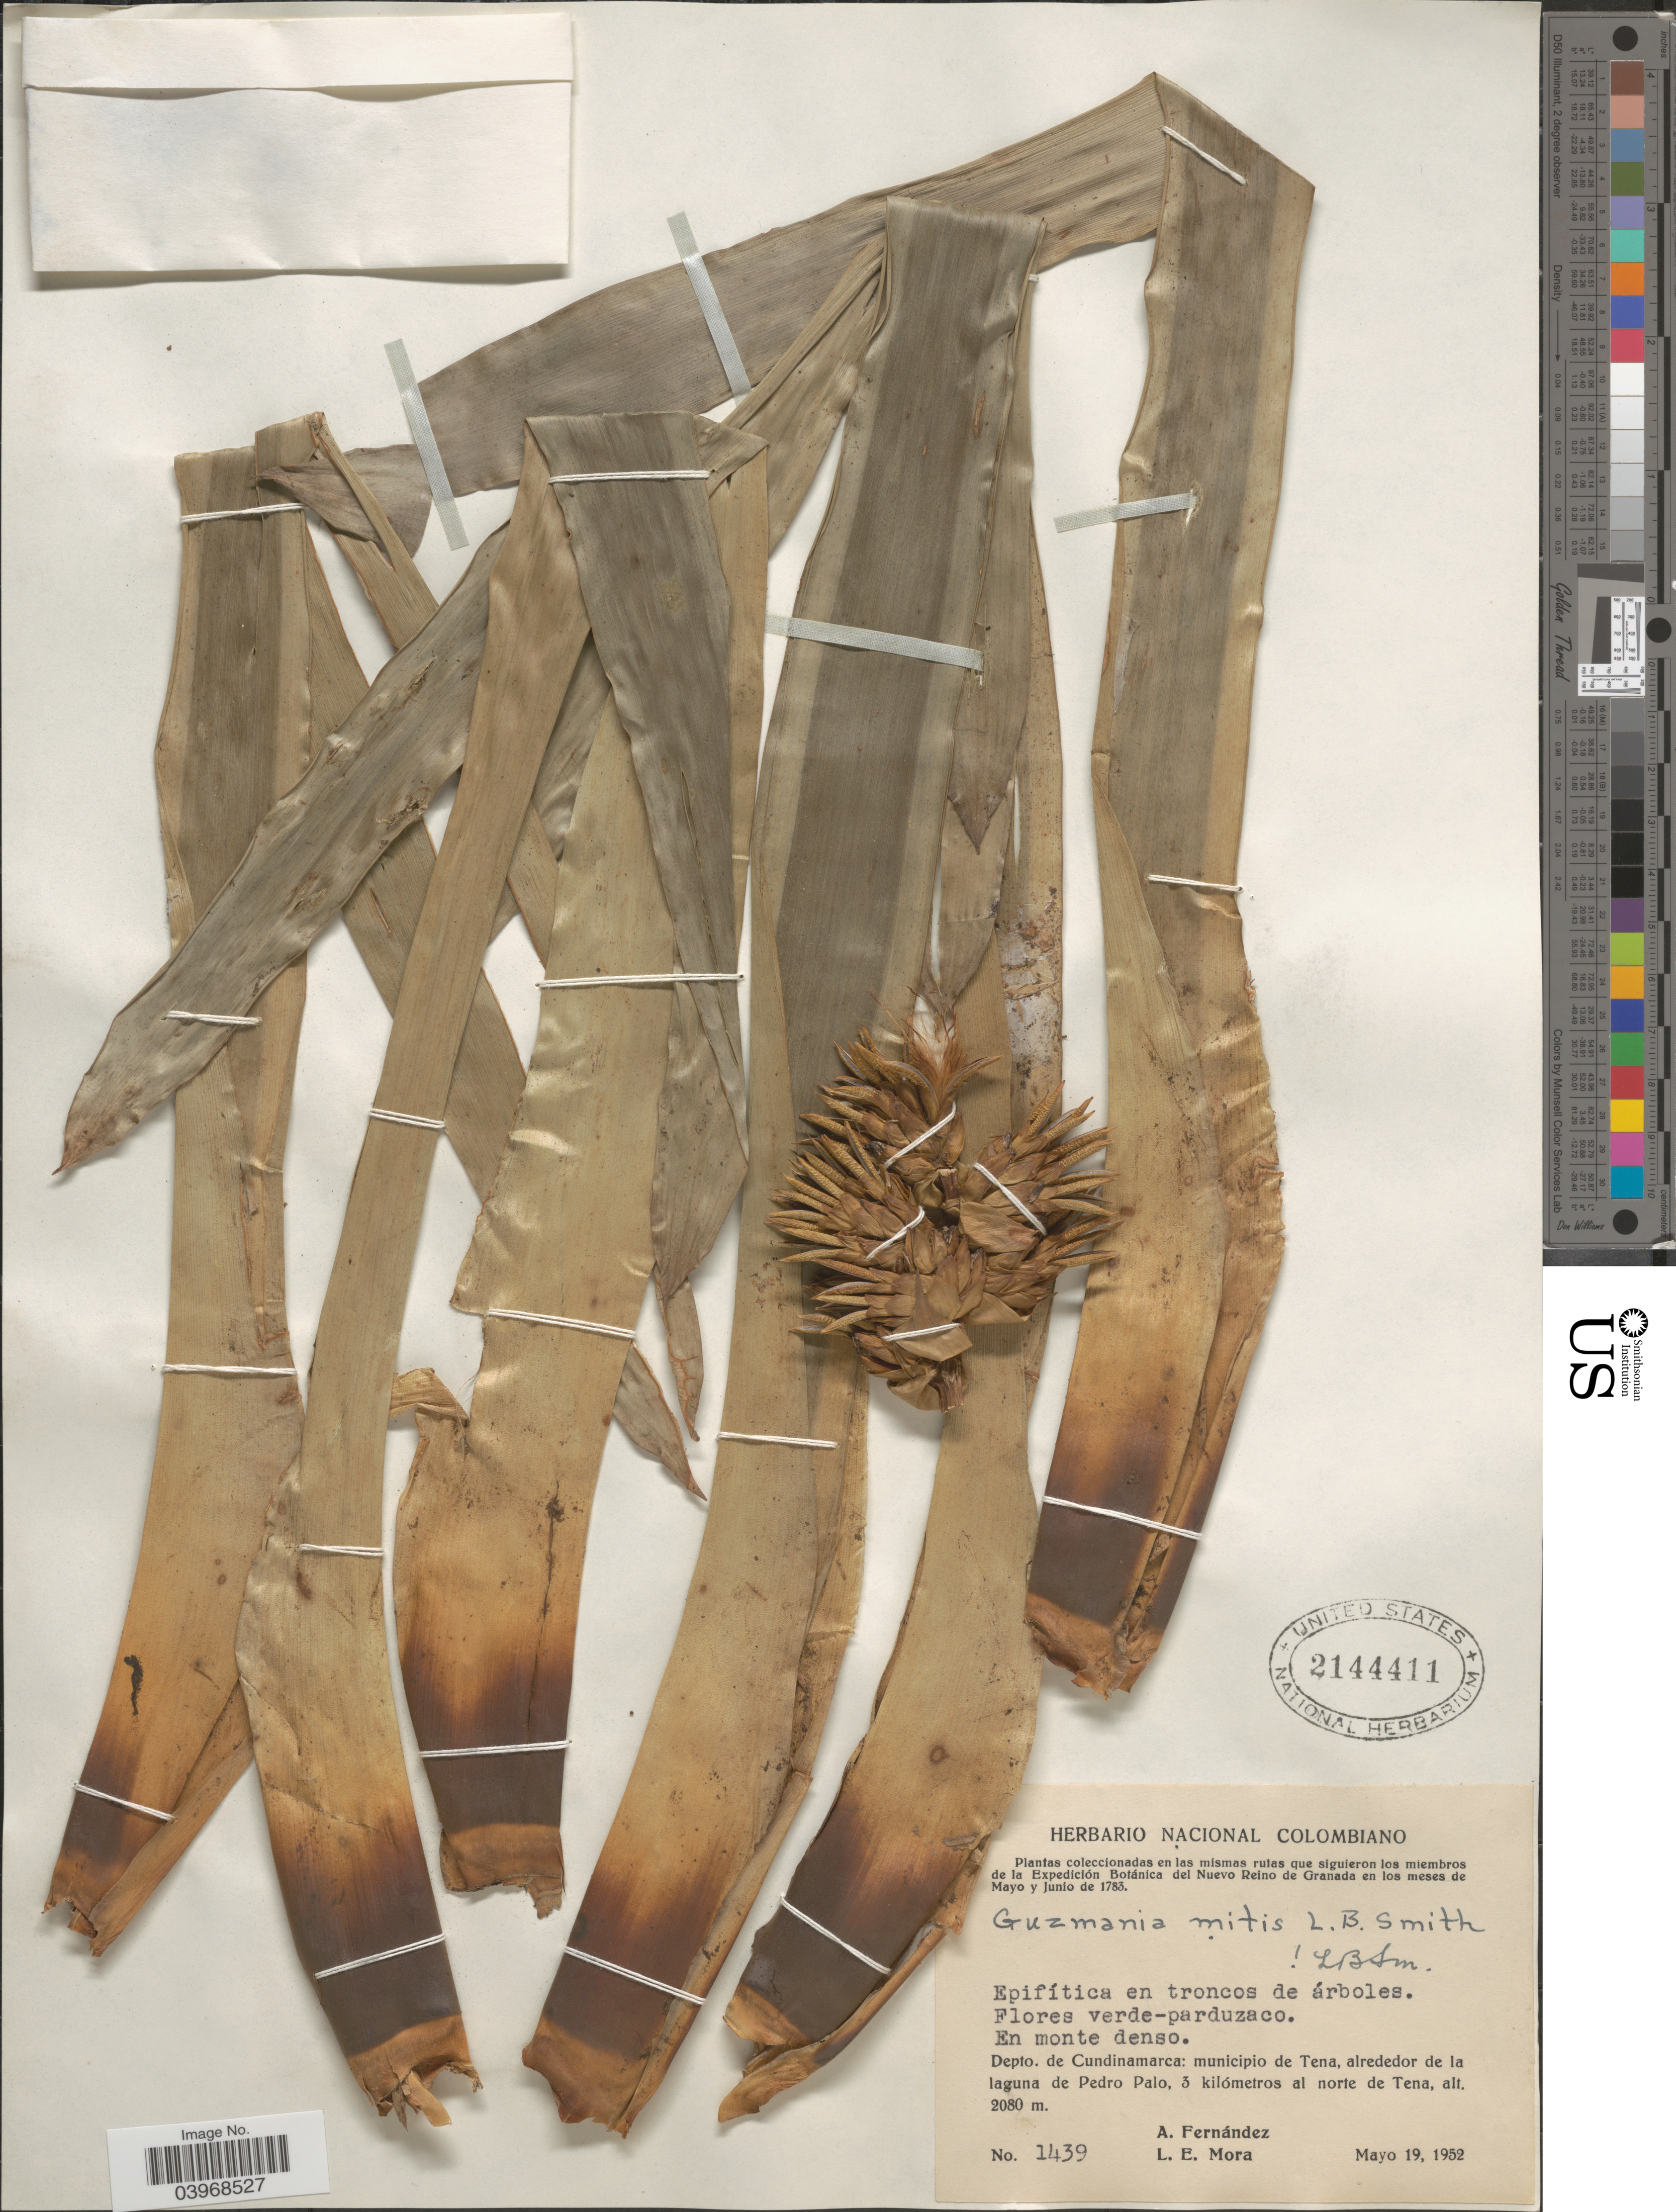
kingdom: Plantae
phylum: Tracheophyta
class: Liliopsida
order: Poales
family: Bromeliaceae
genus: Guzmania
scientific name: Guzmania mitis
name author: L.B. Sm.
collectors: A. Fernández & L. Mora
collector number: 1439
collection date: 1952-05-19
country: Colombia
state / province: Cundinamarca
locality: Depto. de Cundinamarca: municipio de Tena, alrededor de la laguna de Pedro Palo, 3 kilómetros al norte de Tena.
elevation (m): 2080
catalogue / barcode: US 2144411